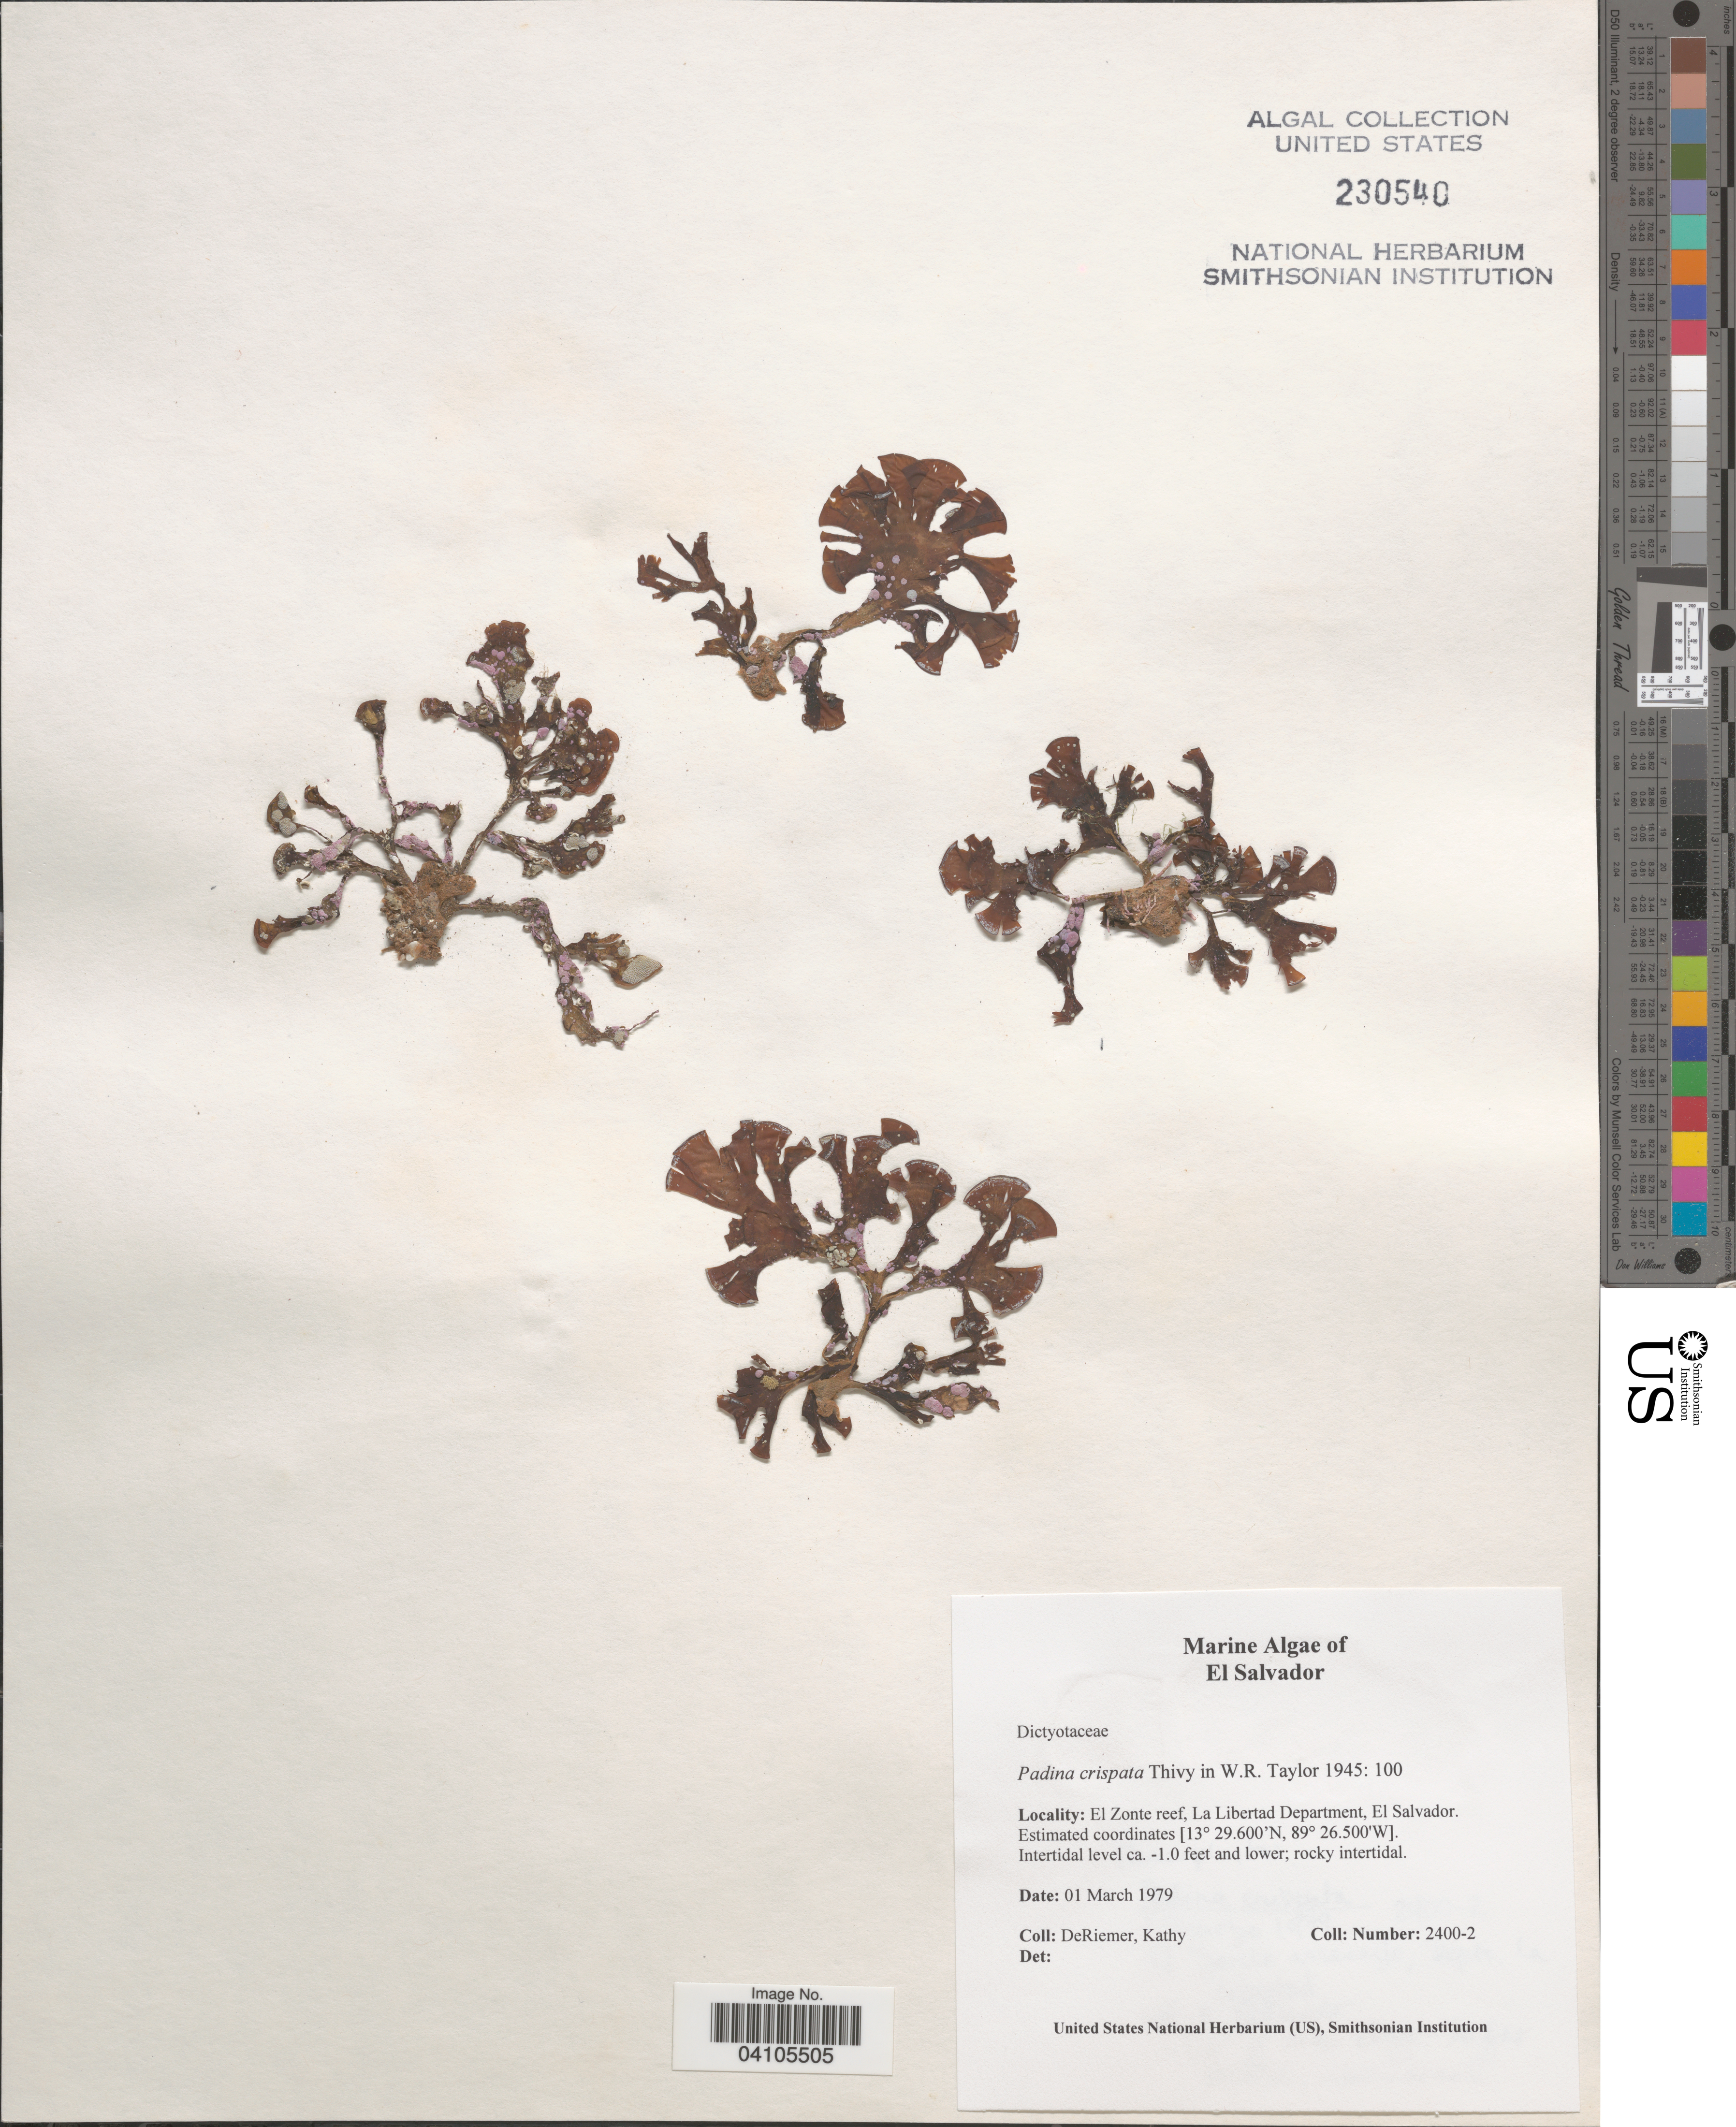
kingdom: Chromista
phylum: Ochrophyta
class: Phaeophyceae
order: Dictyotales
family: Dictyotaceae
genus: Padina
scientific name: Padina crispata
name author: Thivy in W.R. Taylor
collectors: K. DeRiemer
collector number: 2400-2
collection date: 1979-03-01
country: El Salvador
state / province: La Libertad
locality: El Zonte reef, La Libertad Department.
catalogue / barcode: US 230540